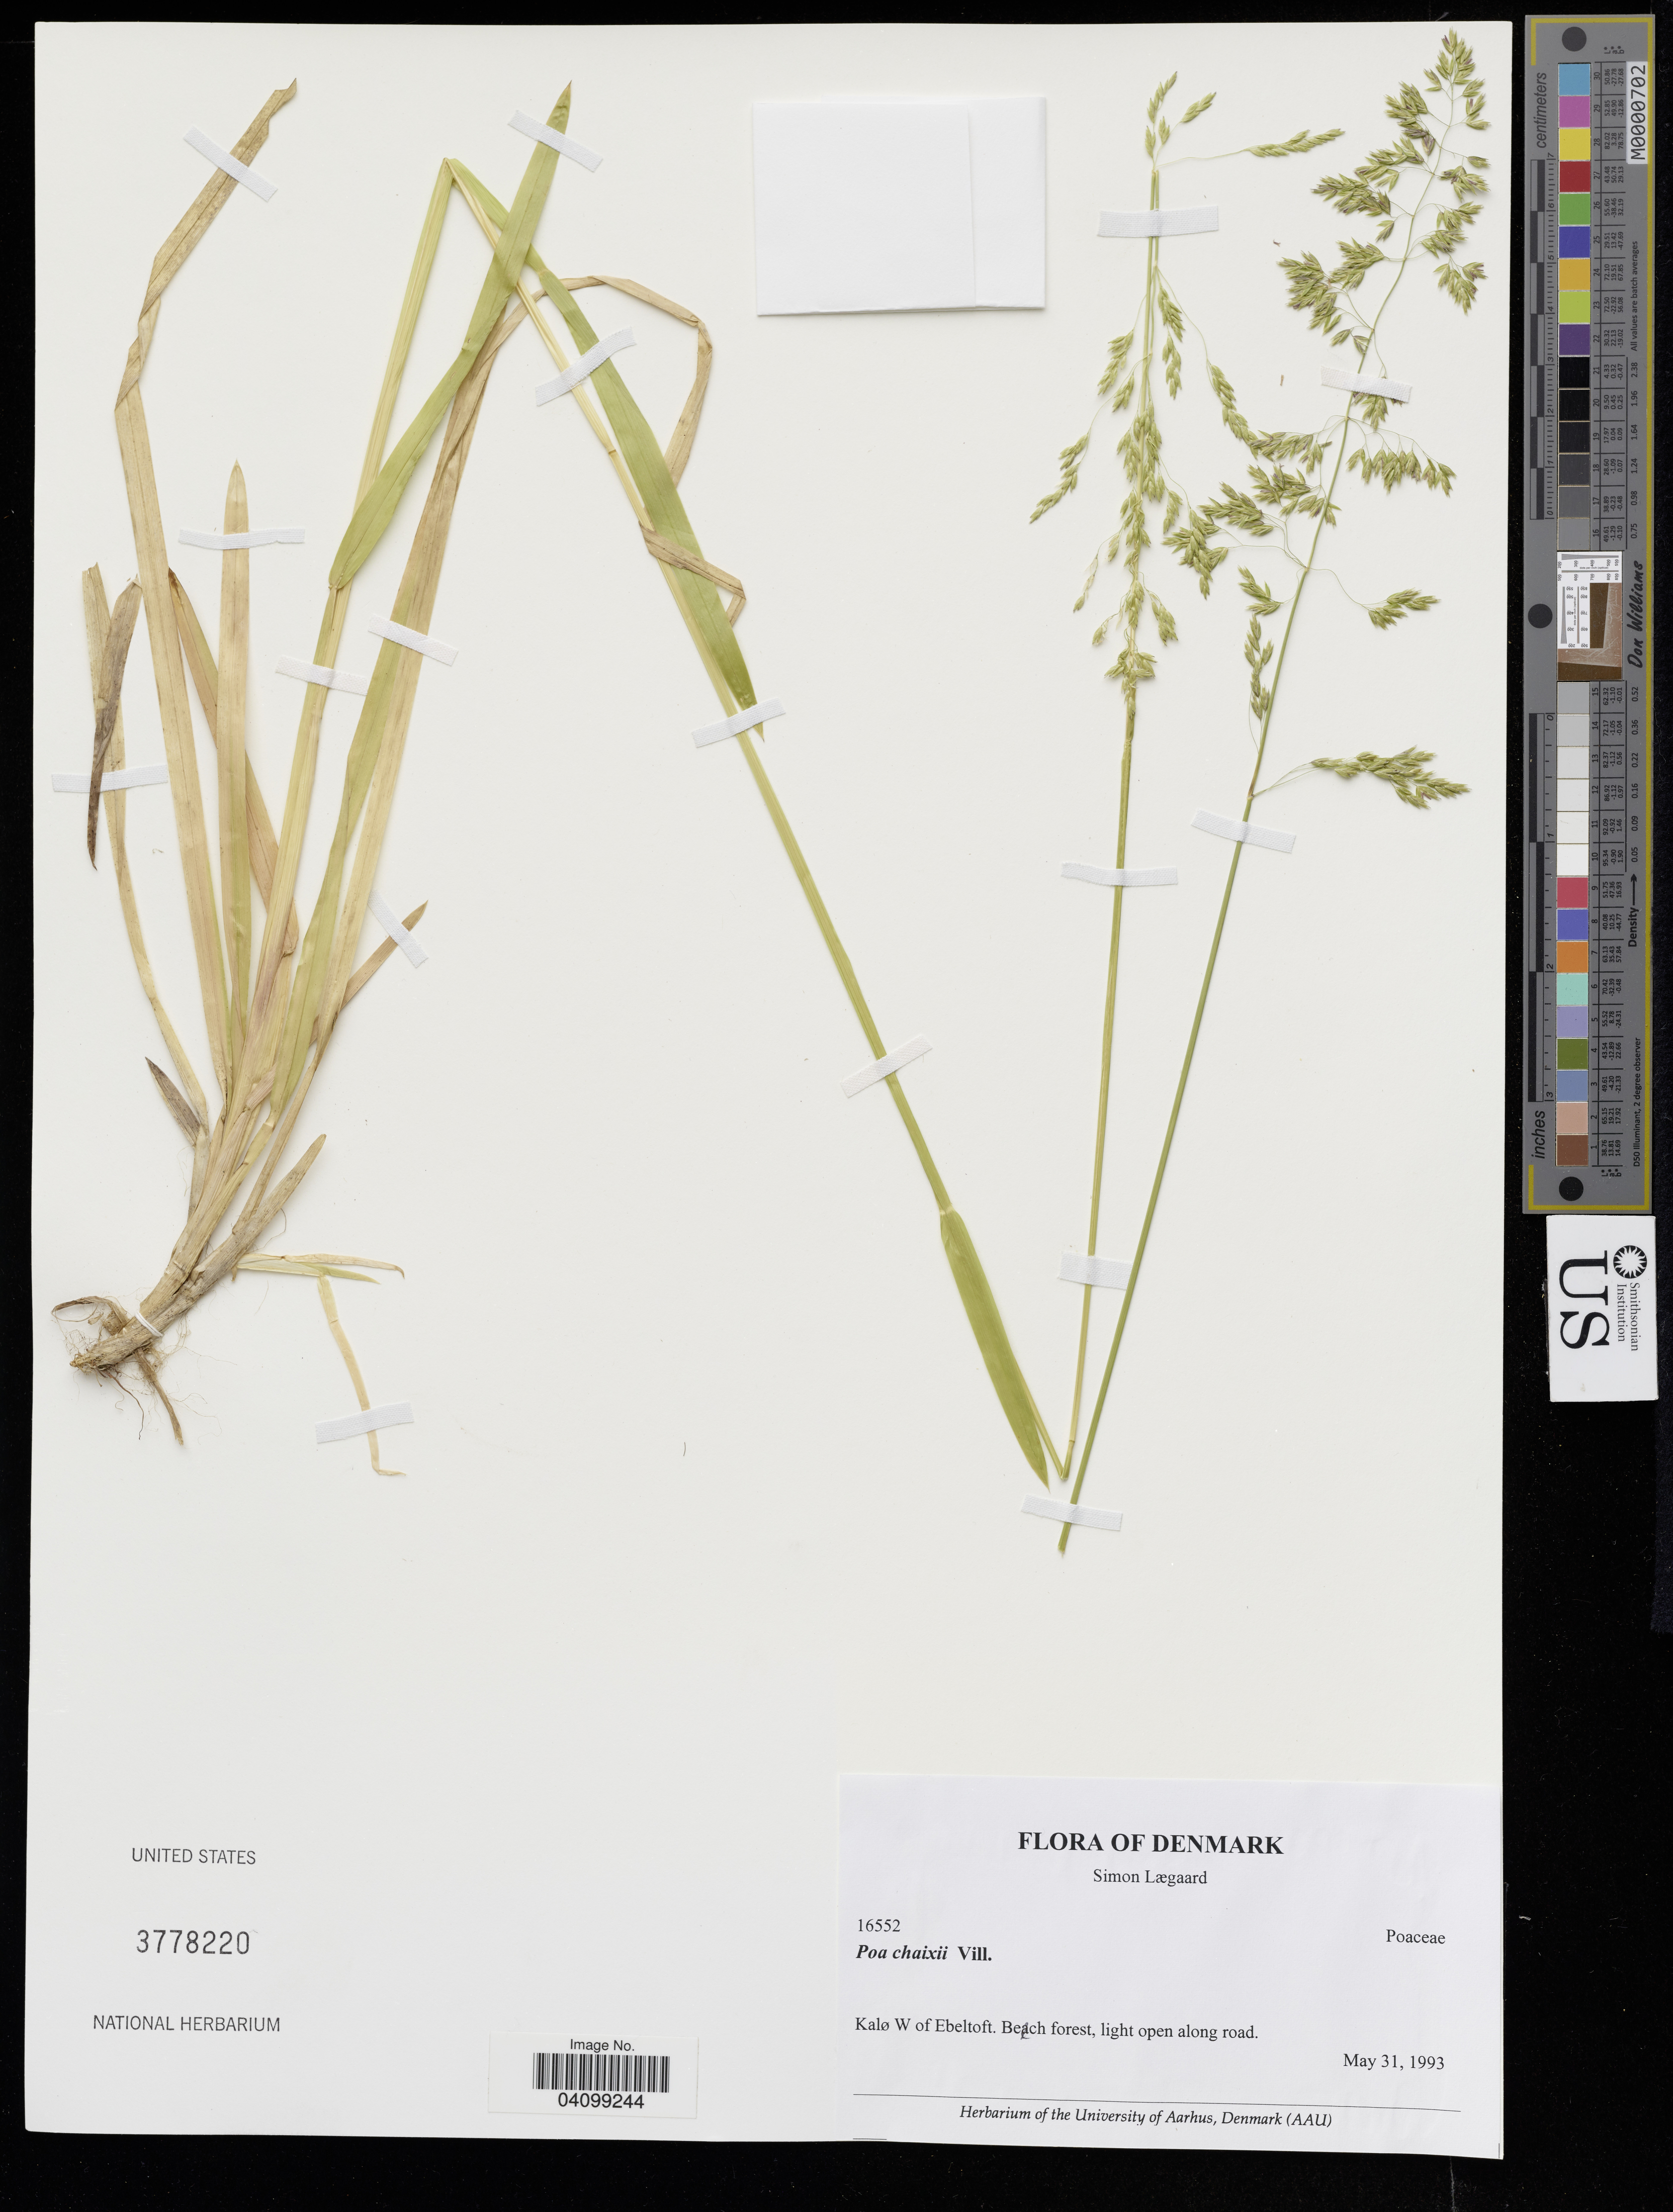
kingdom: Plantae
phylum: Tracheophyta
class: Liliopsida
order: Poales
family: Poaceae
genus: Poa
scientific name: Poa chaixii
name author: Vill.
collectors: S. Lægaard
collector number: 16552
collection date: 1993-05-31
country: Denmark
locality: Kalø W of Ebeltoft. Be!ch forest.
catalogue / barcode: US 3778220